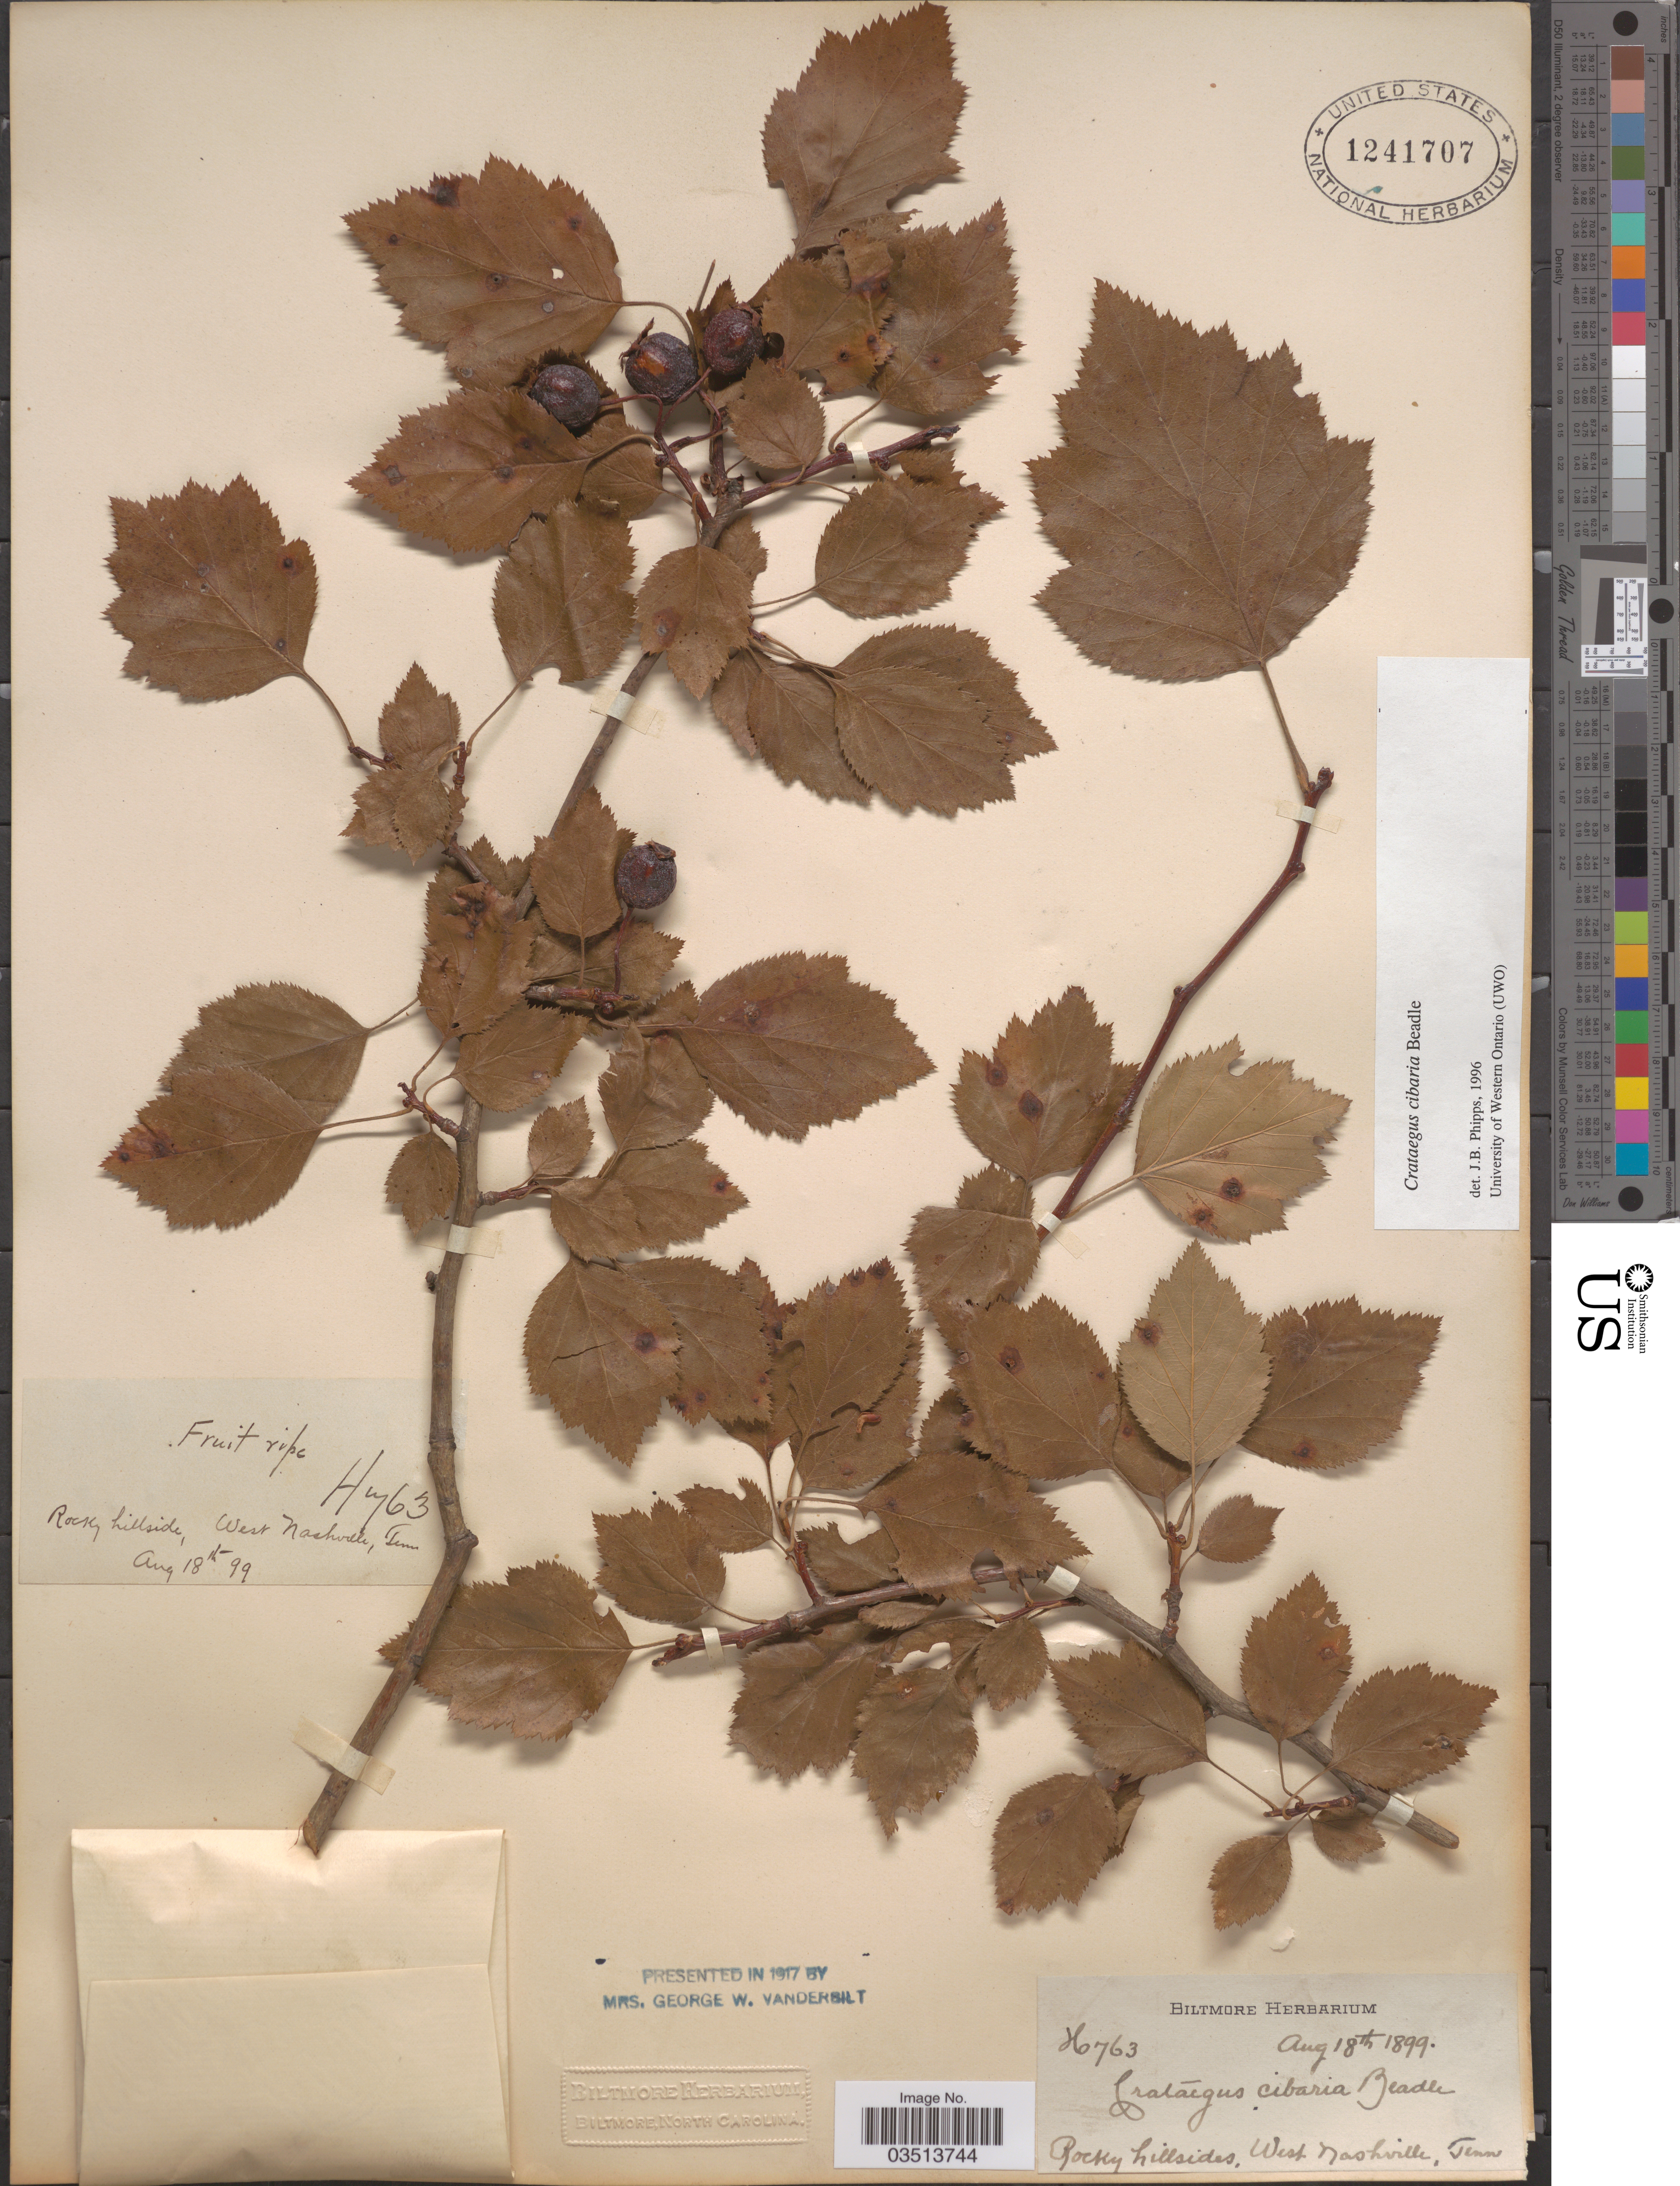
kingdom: Plantae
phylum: Tracheophyta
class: Magnoliopsida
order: Rosales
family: Rosaceae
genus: Crataegus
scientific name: Crataegus cibaria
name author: Beadle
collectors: ex herb. Biltmore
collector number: H763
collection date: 1899-08-18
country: United States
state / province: Tennessee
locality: Rocky hillsides, West Nashville.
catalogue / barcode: US 1241707